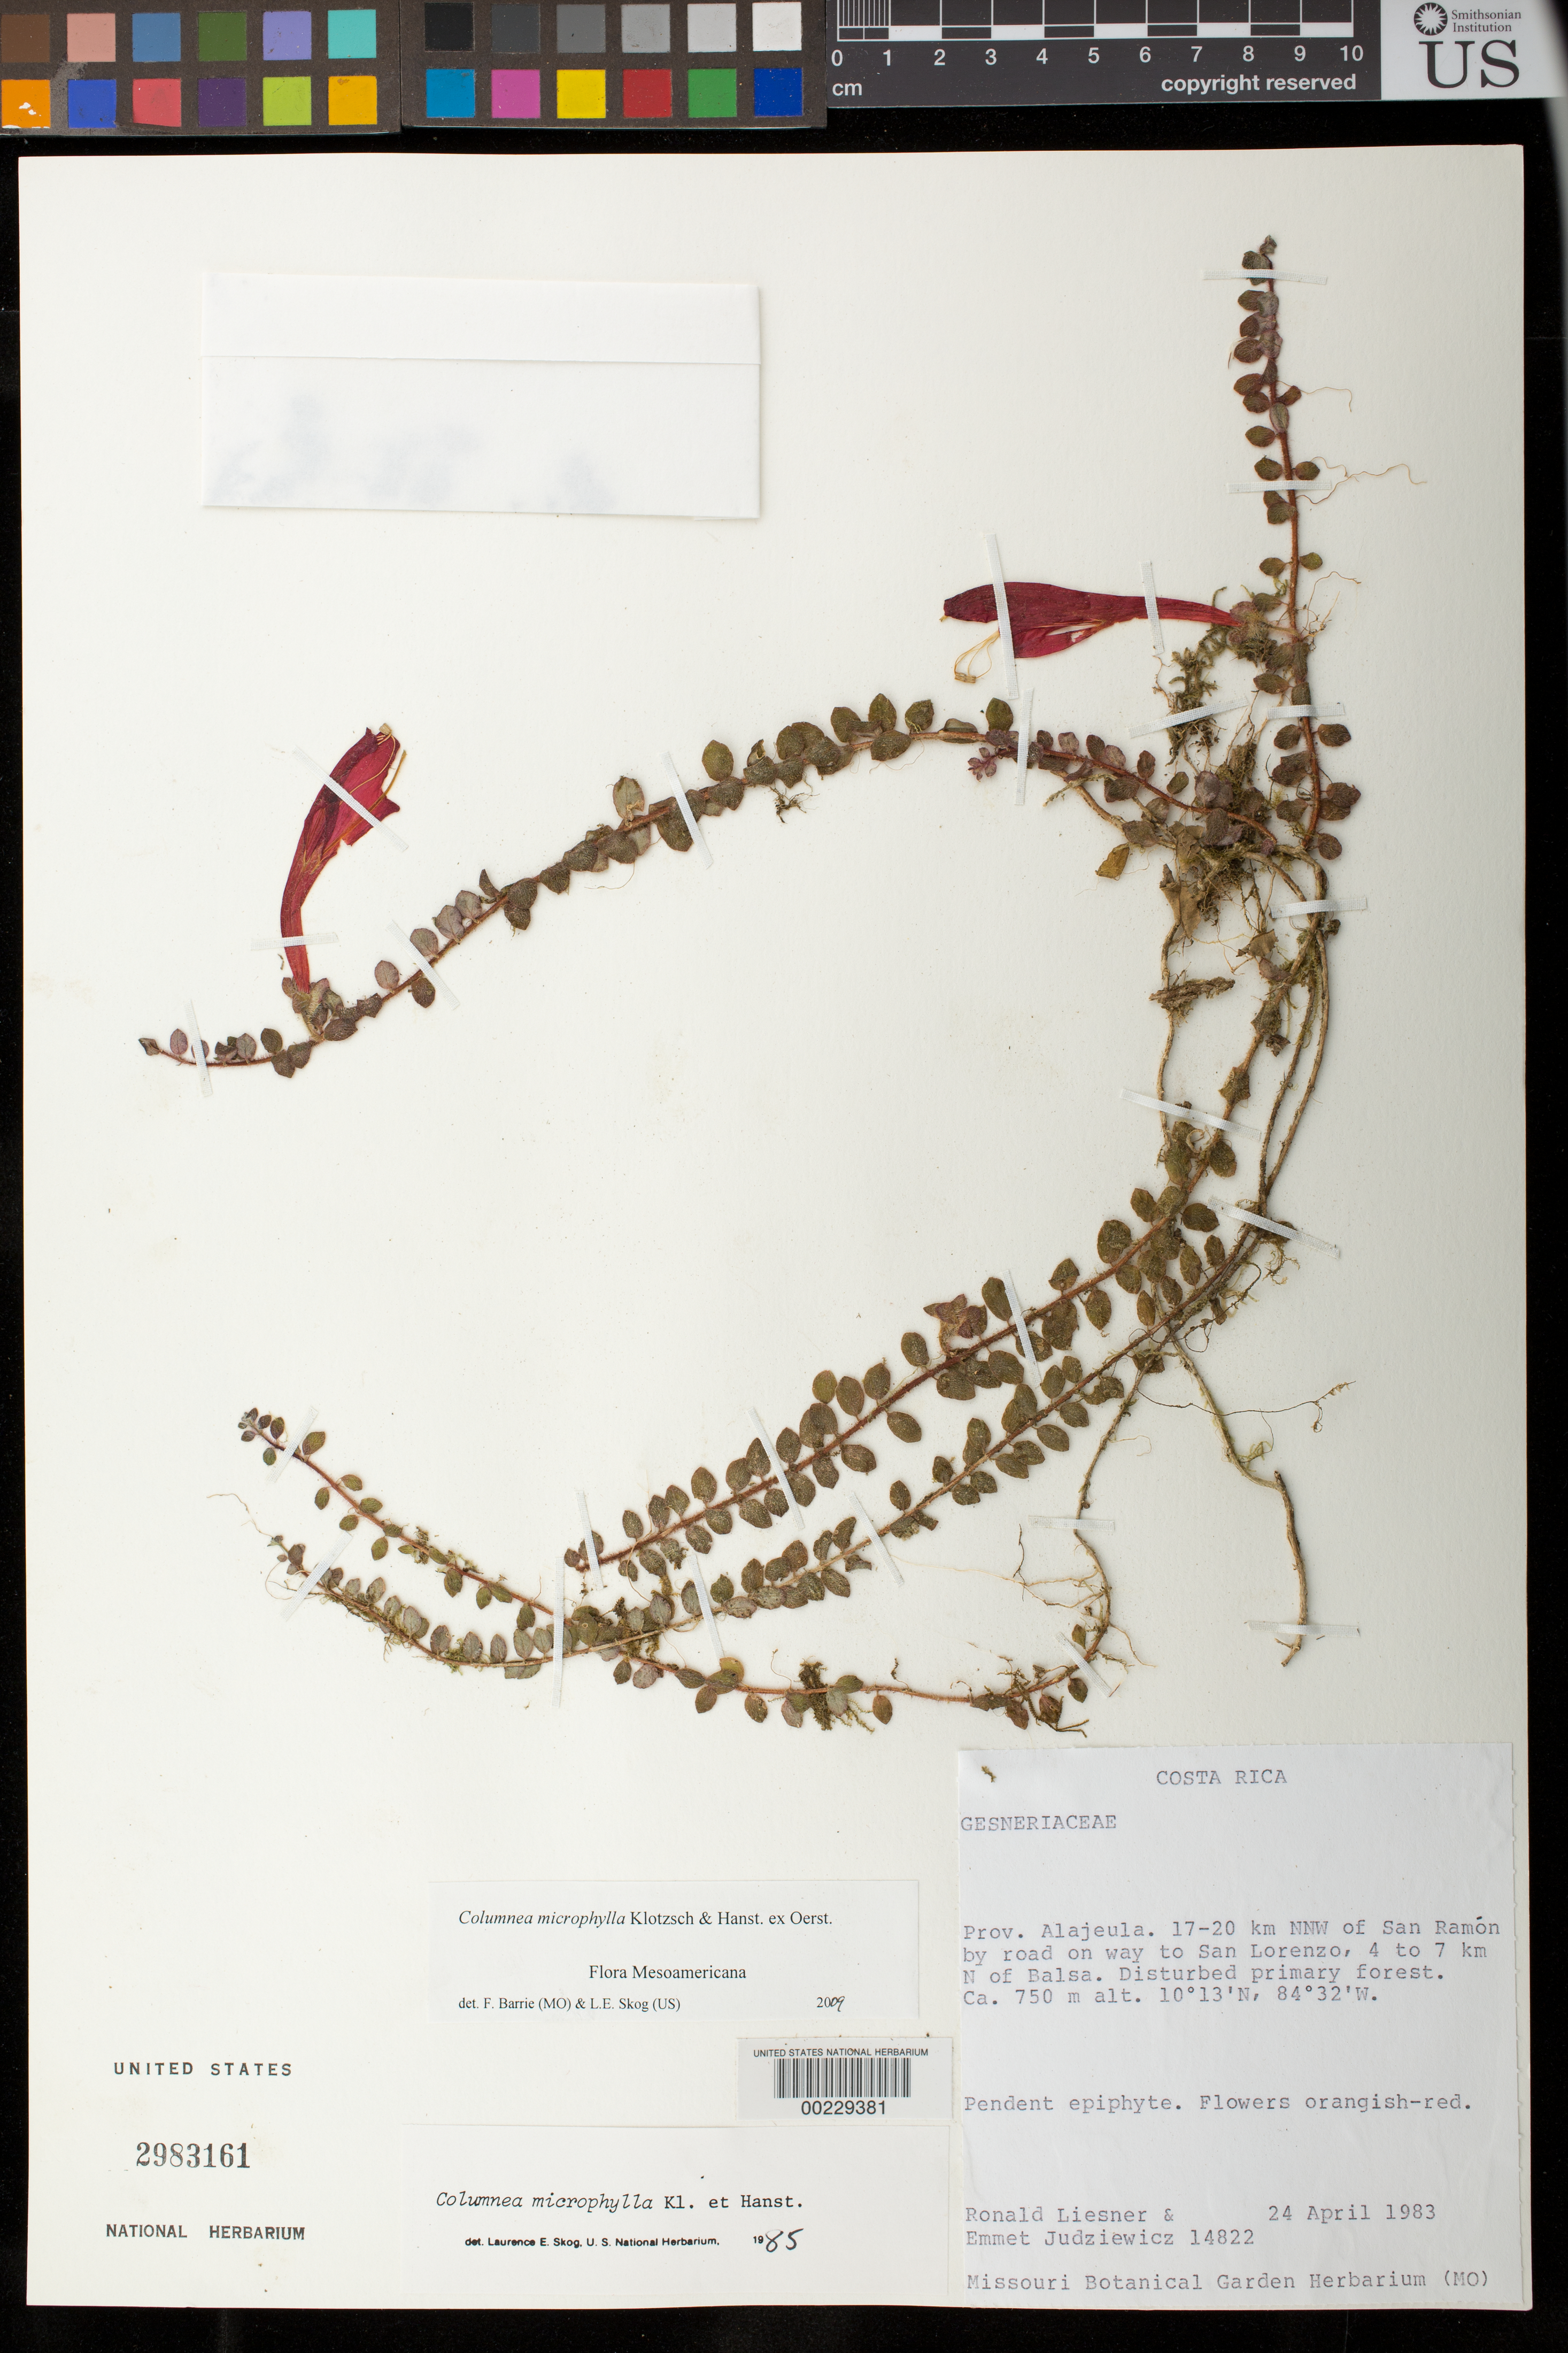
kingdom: Plantae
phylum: Tracheophyta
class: Magnoliopsida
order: Lamiales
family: Gesneriaceae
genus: Columnea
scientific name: Columnea microphylla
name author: Klotzsch & Hanst. ex Oerst.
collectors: R. L. Liesner & E. J. Judziewicz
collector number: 14822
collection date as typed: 24 Apr 1983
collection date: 1983-04-24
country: Costa Rica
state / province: Alajuela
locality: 17-20 km NNW of San Ramon by road on way to San Lorenzo, 4-7 km N of Balsa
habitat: Disturbed primary forest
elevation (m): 750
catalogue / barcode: US 2983161